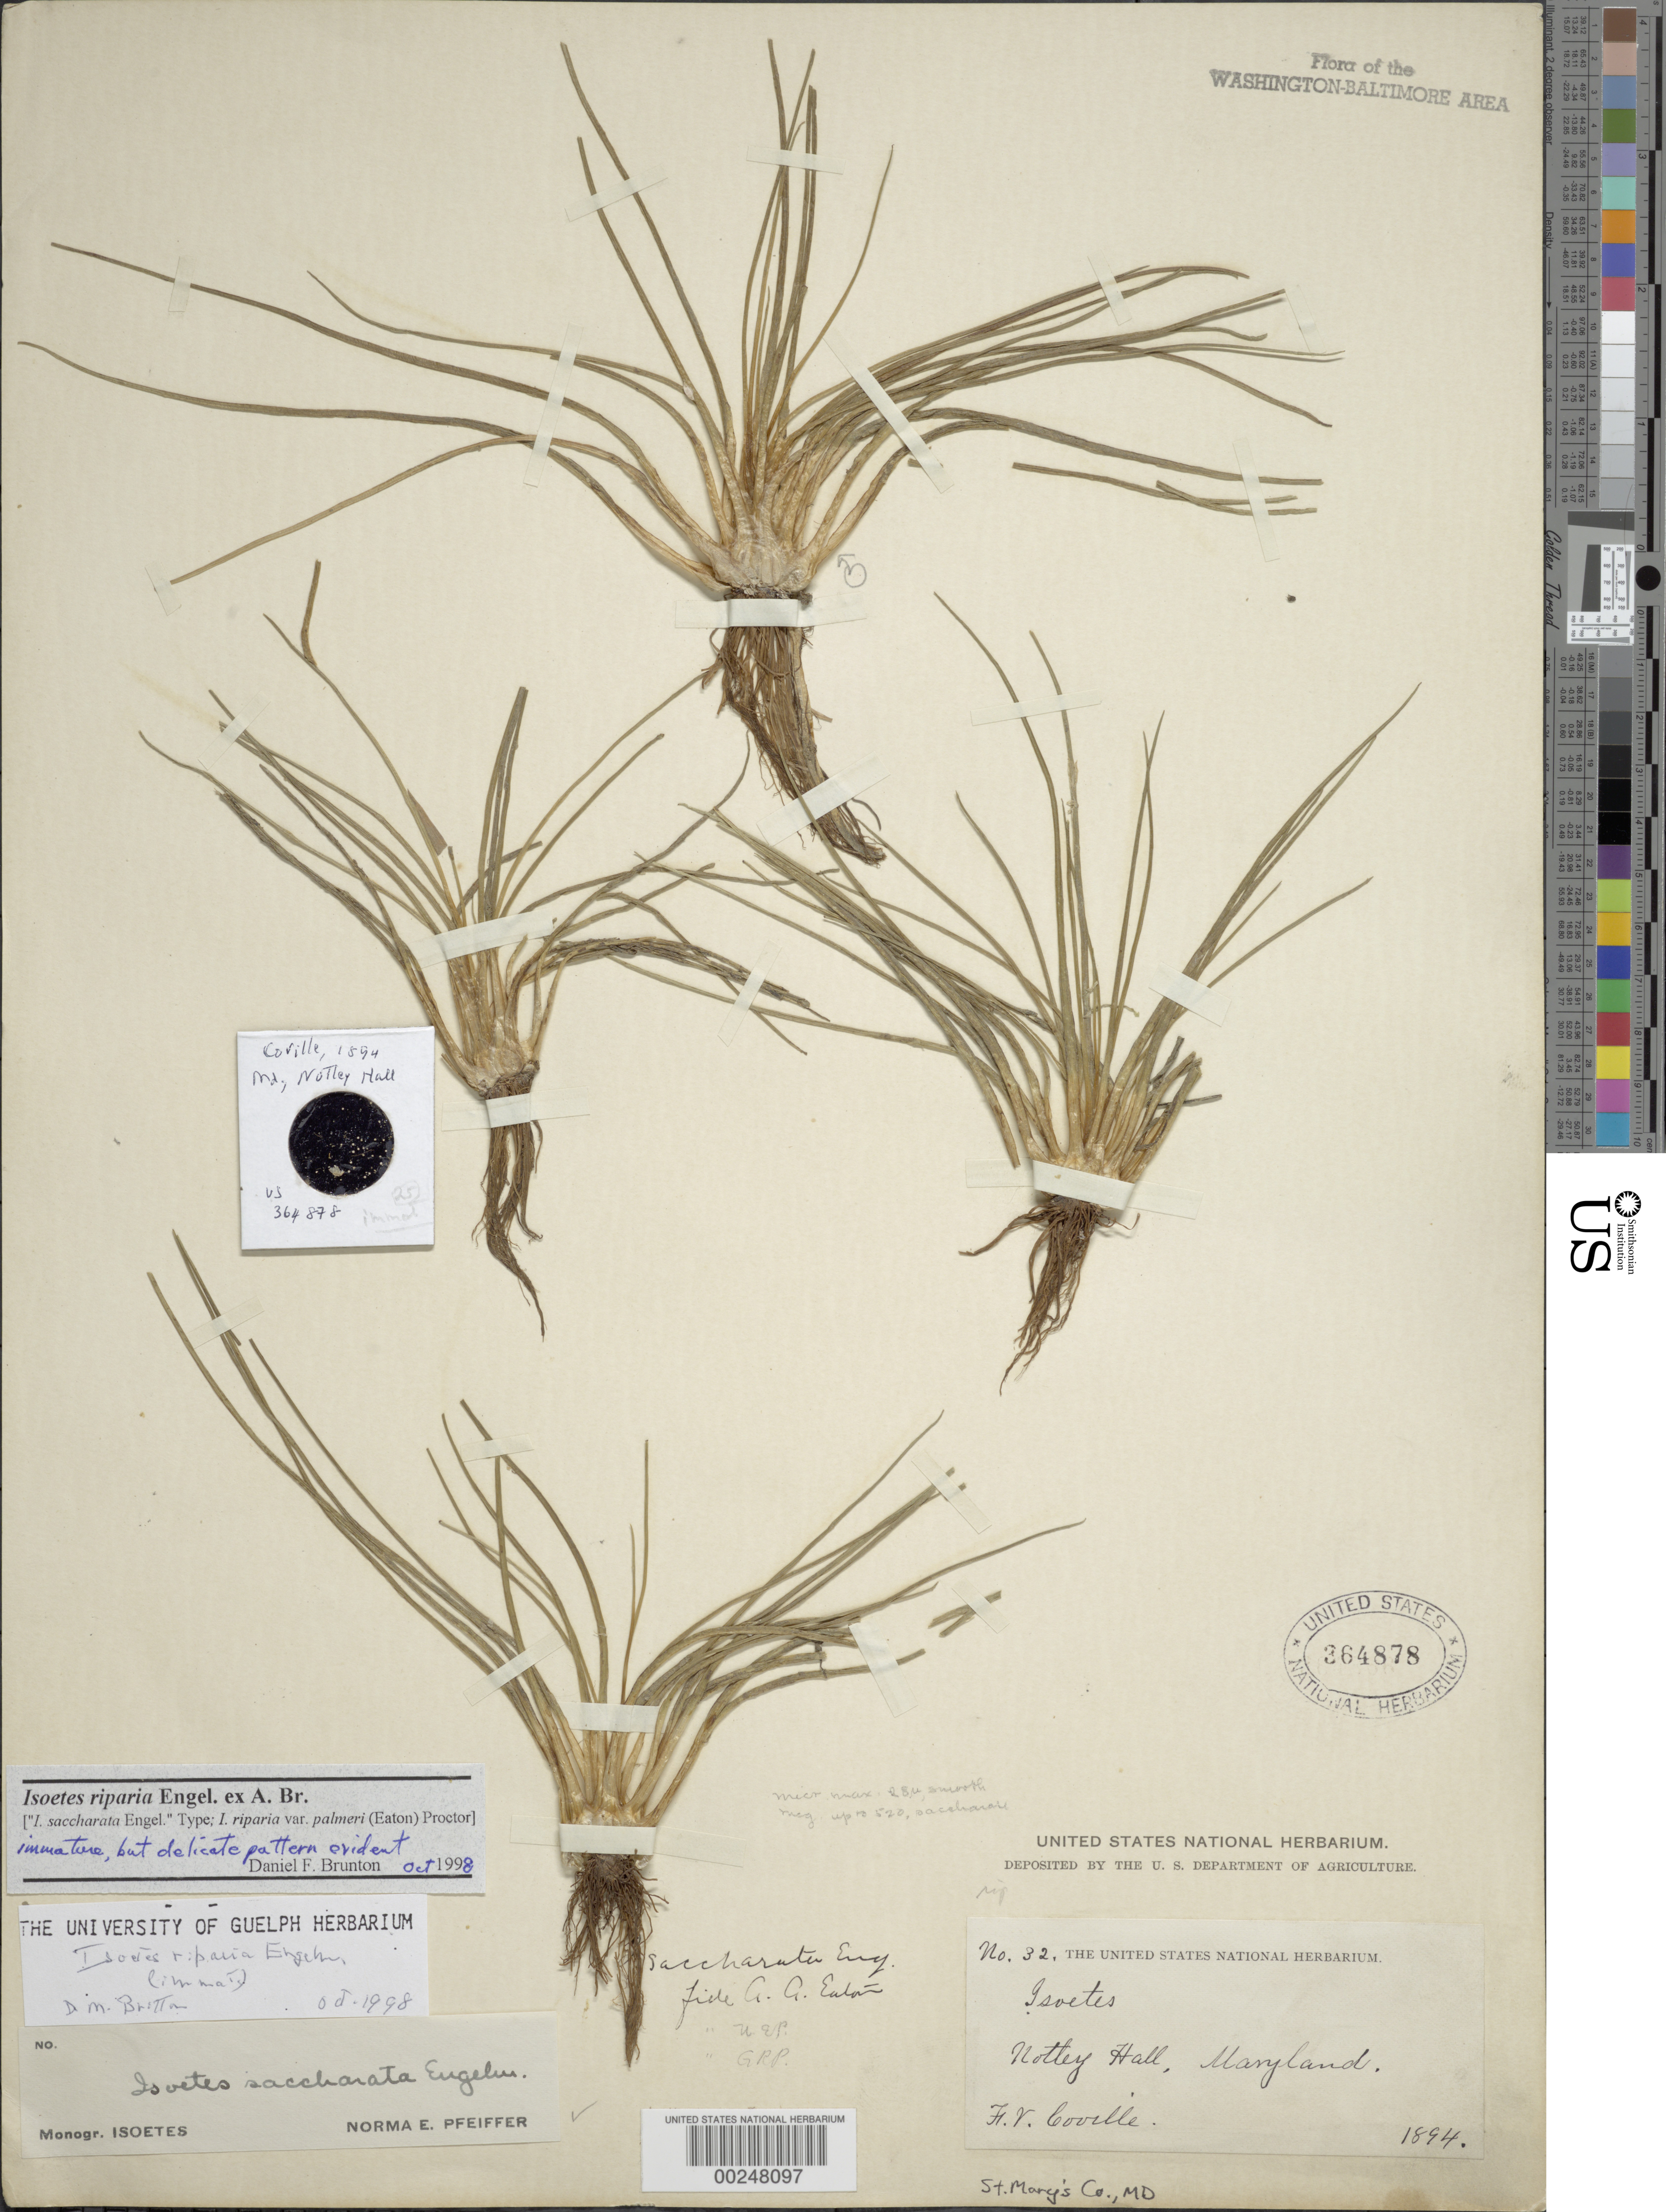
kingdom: Plantae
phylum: Tracheophyta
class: Lycopodiopsida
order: Isoetales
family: Isoetaceae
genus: Isoetes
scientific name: Isoetes riparia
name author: Engelm. ex A. Braun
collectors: F. V. Coville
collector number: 32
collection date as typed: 1894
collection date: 1894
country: United States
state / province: Maryland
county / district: Prince George's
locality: Notley Hall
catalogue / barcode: US 364878